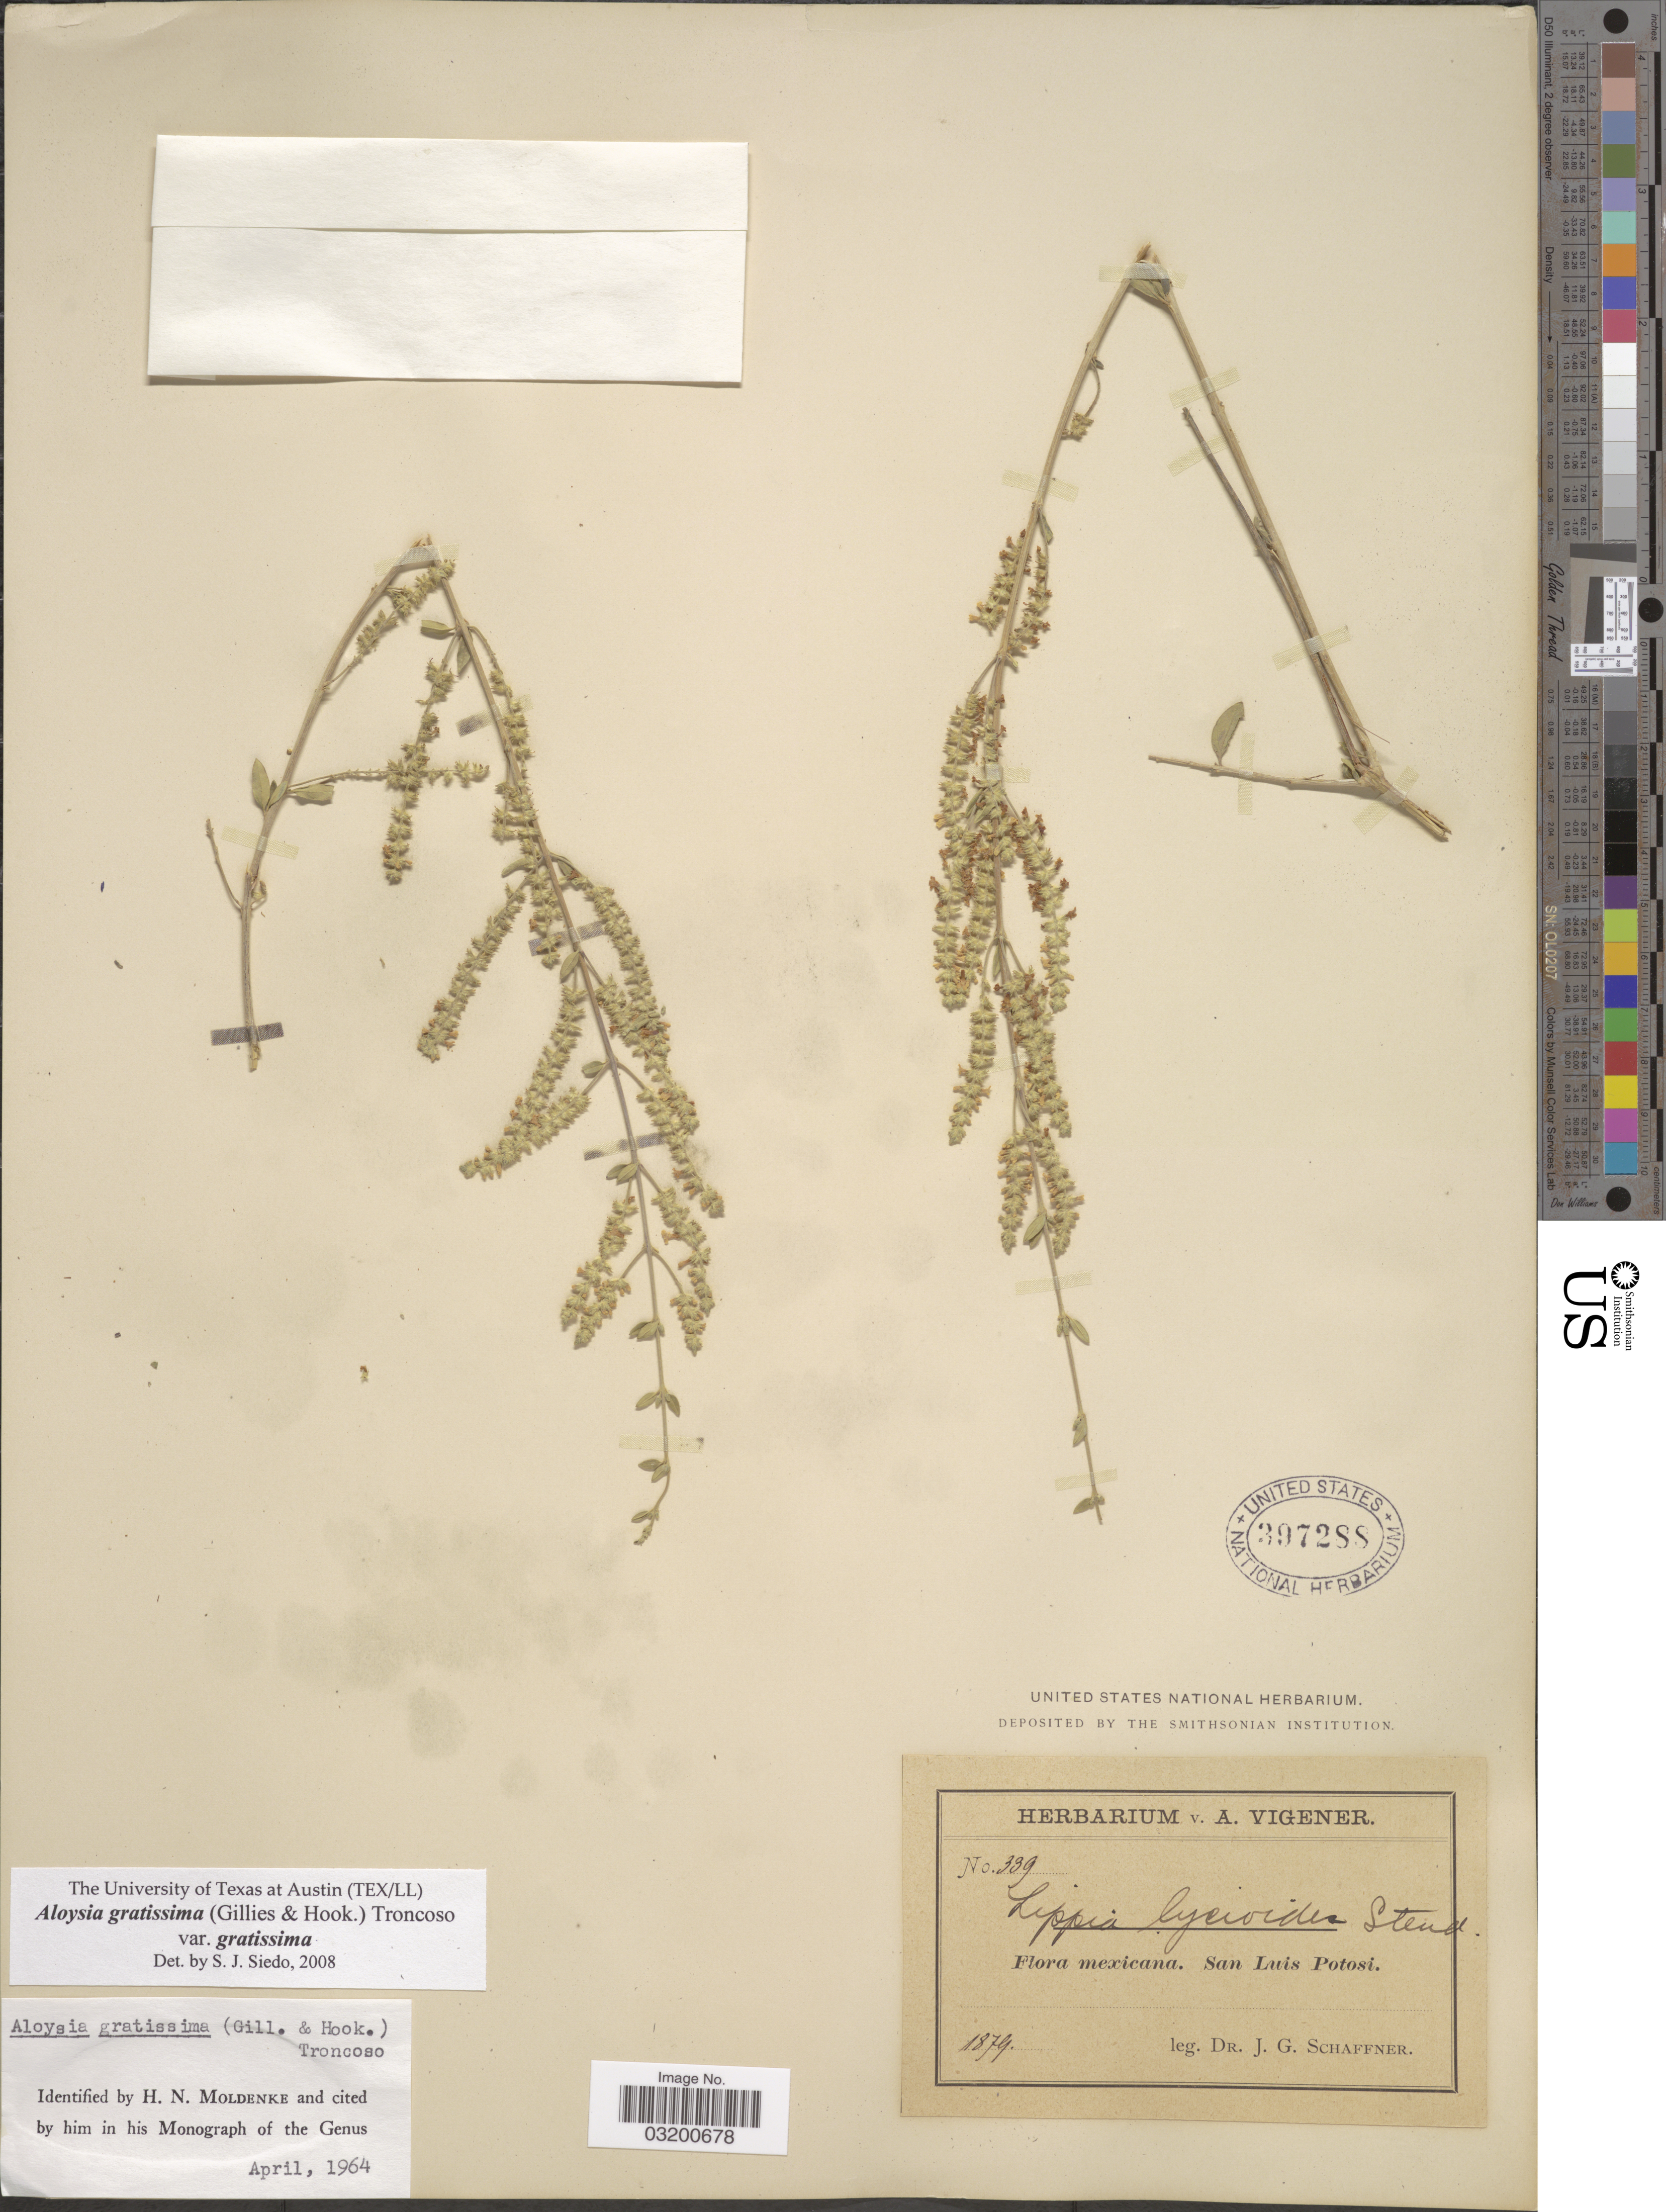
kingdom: Plantae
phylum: Tracheophyta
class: Magnoliopsida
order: Lamiales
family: Verbenaceae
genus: Aloysia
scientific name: Aloysia gratissima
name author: (Gillies & Hook.) Tronc.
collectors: J. G. Schaffner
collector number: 339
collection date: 1879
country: Mexico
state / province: San Luis Potosí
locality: Mexicana.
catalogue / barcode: US 397288